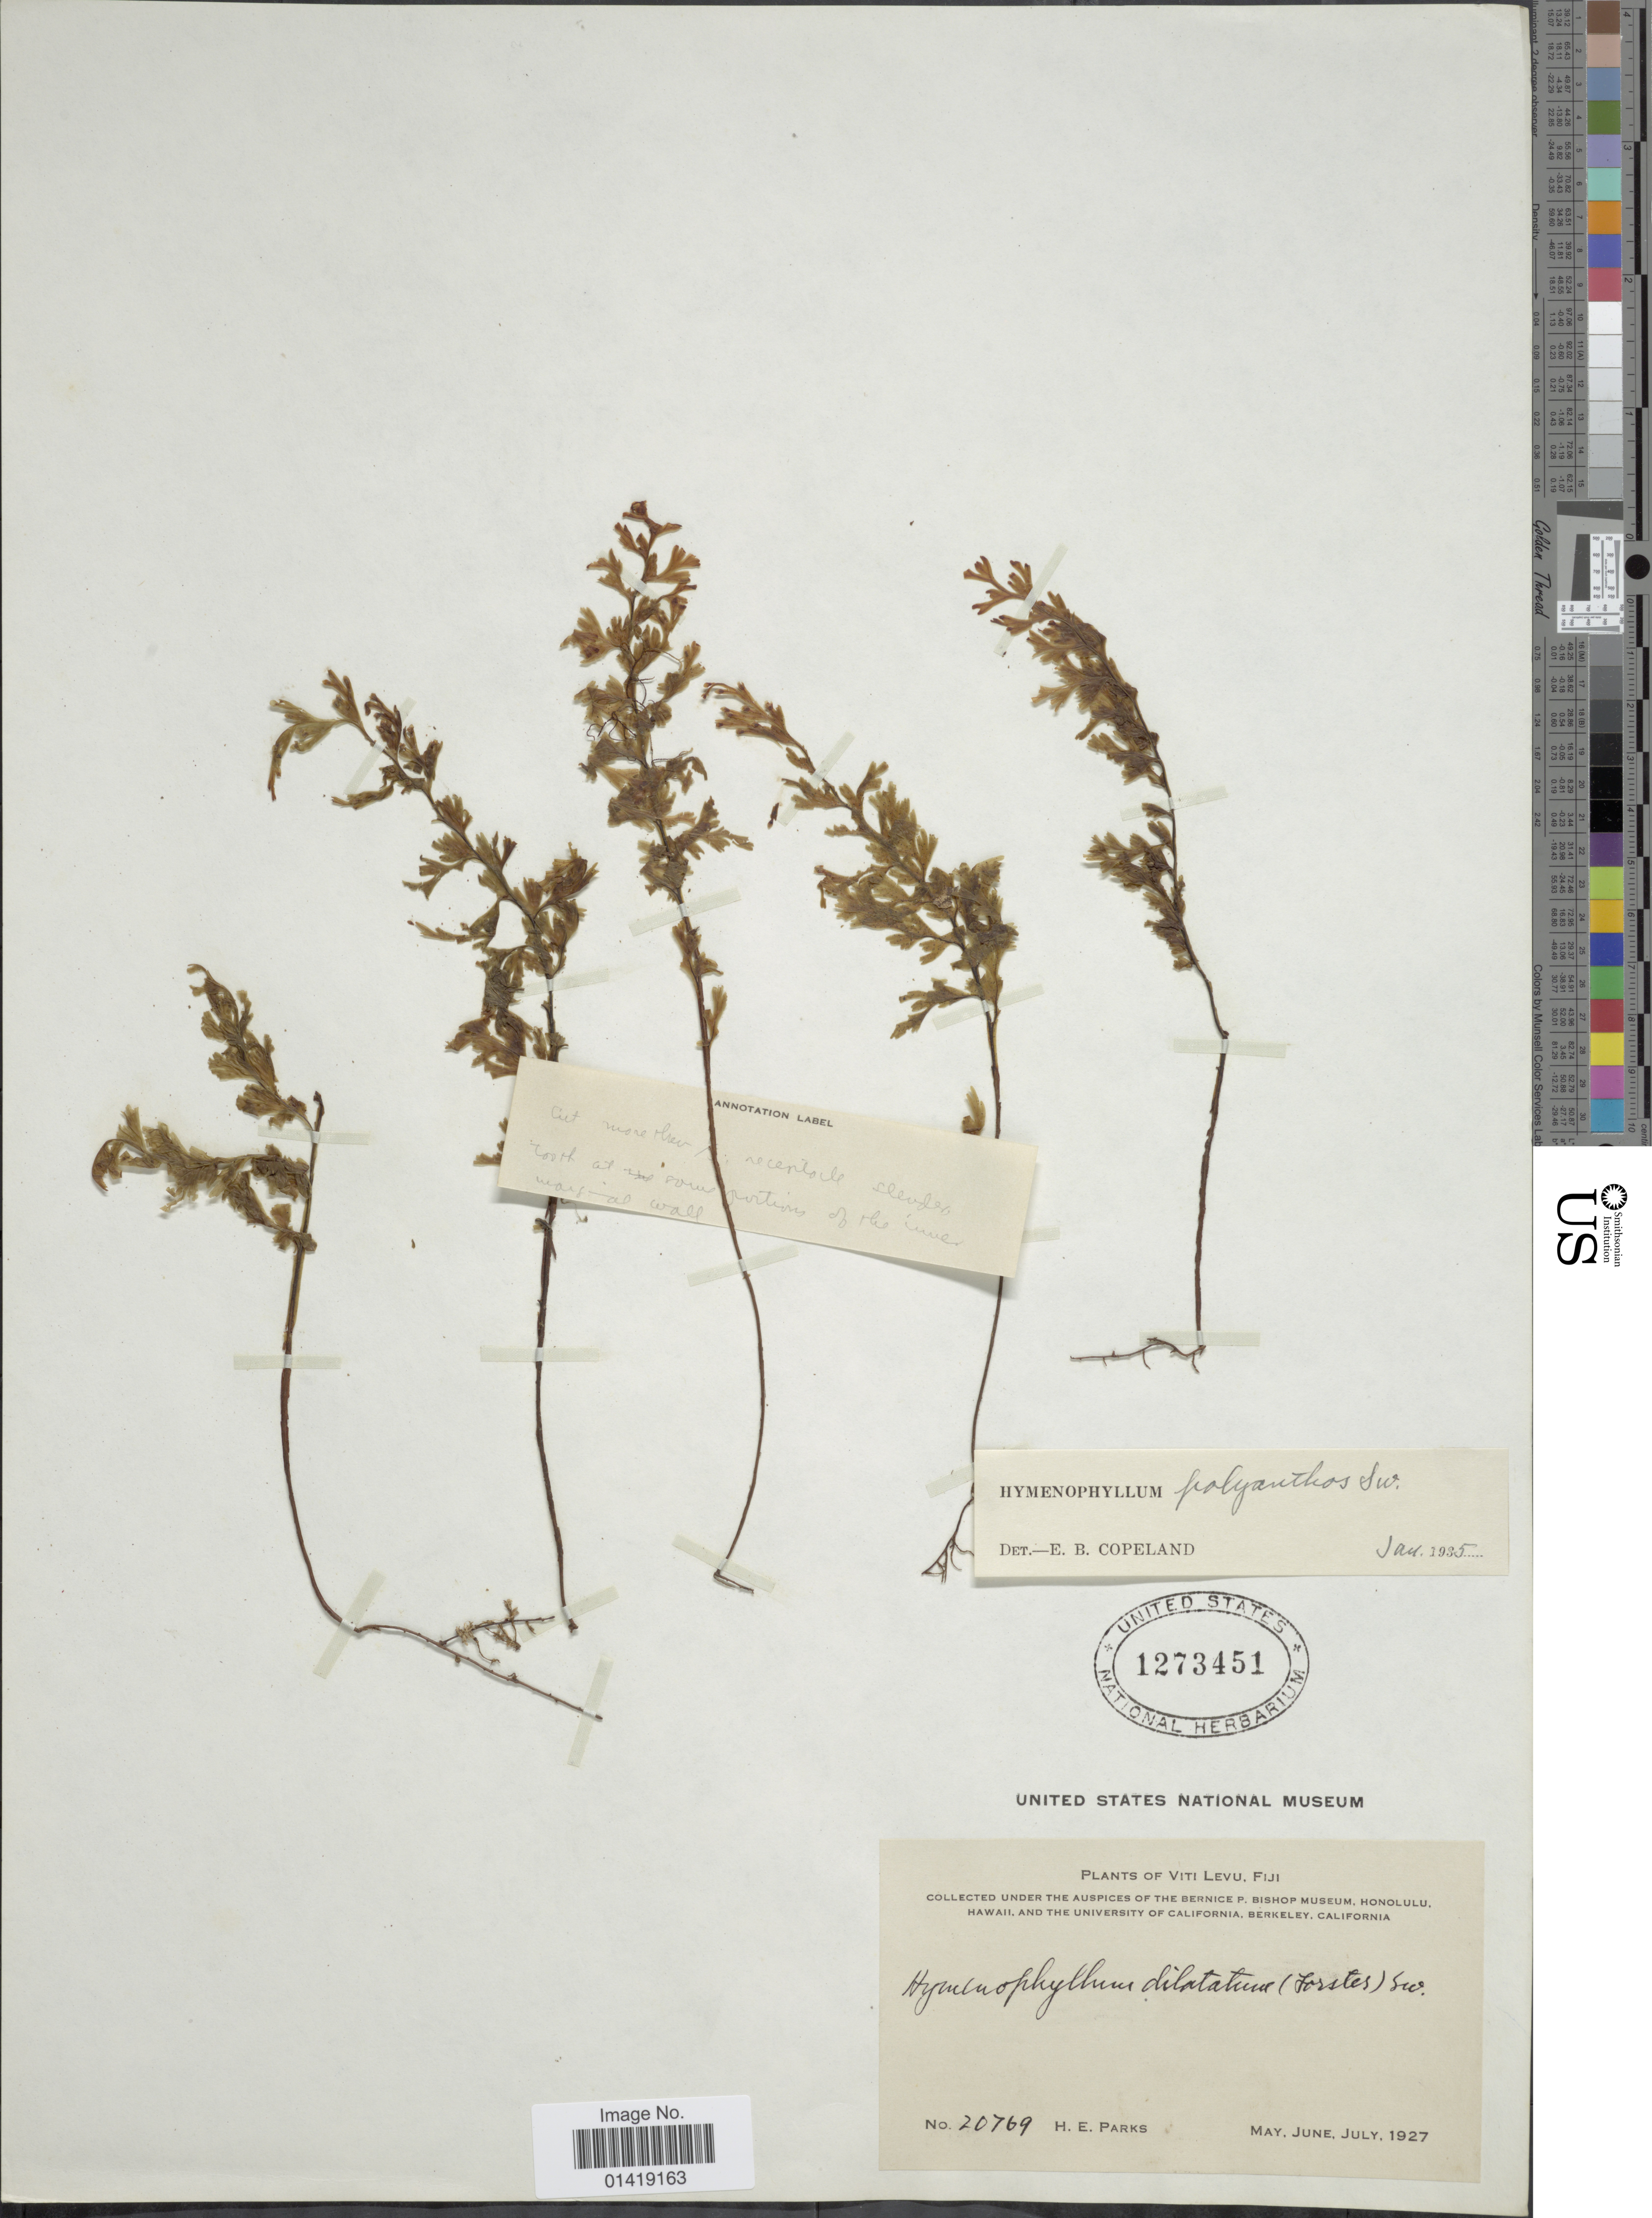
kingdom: Plantae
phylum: Tracheophyta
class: Polypodiopsida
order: Hymenophyllales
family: Hymenophyllaceae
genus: Hymenophyllum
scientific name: Hymenophyllum polyanthos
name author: (Sw.) Sw.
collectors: H. E. Parks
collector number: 20769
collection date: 1927-05/1927-07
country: Fiji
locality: Viti Levu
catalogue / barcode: US 1273451